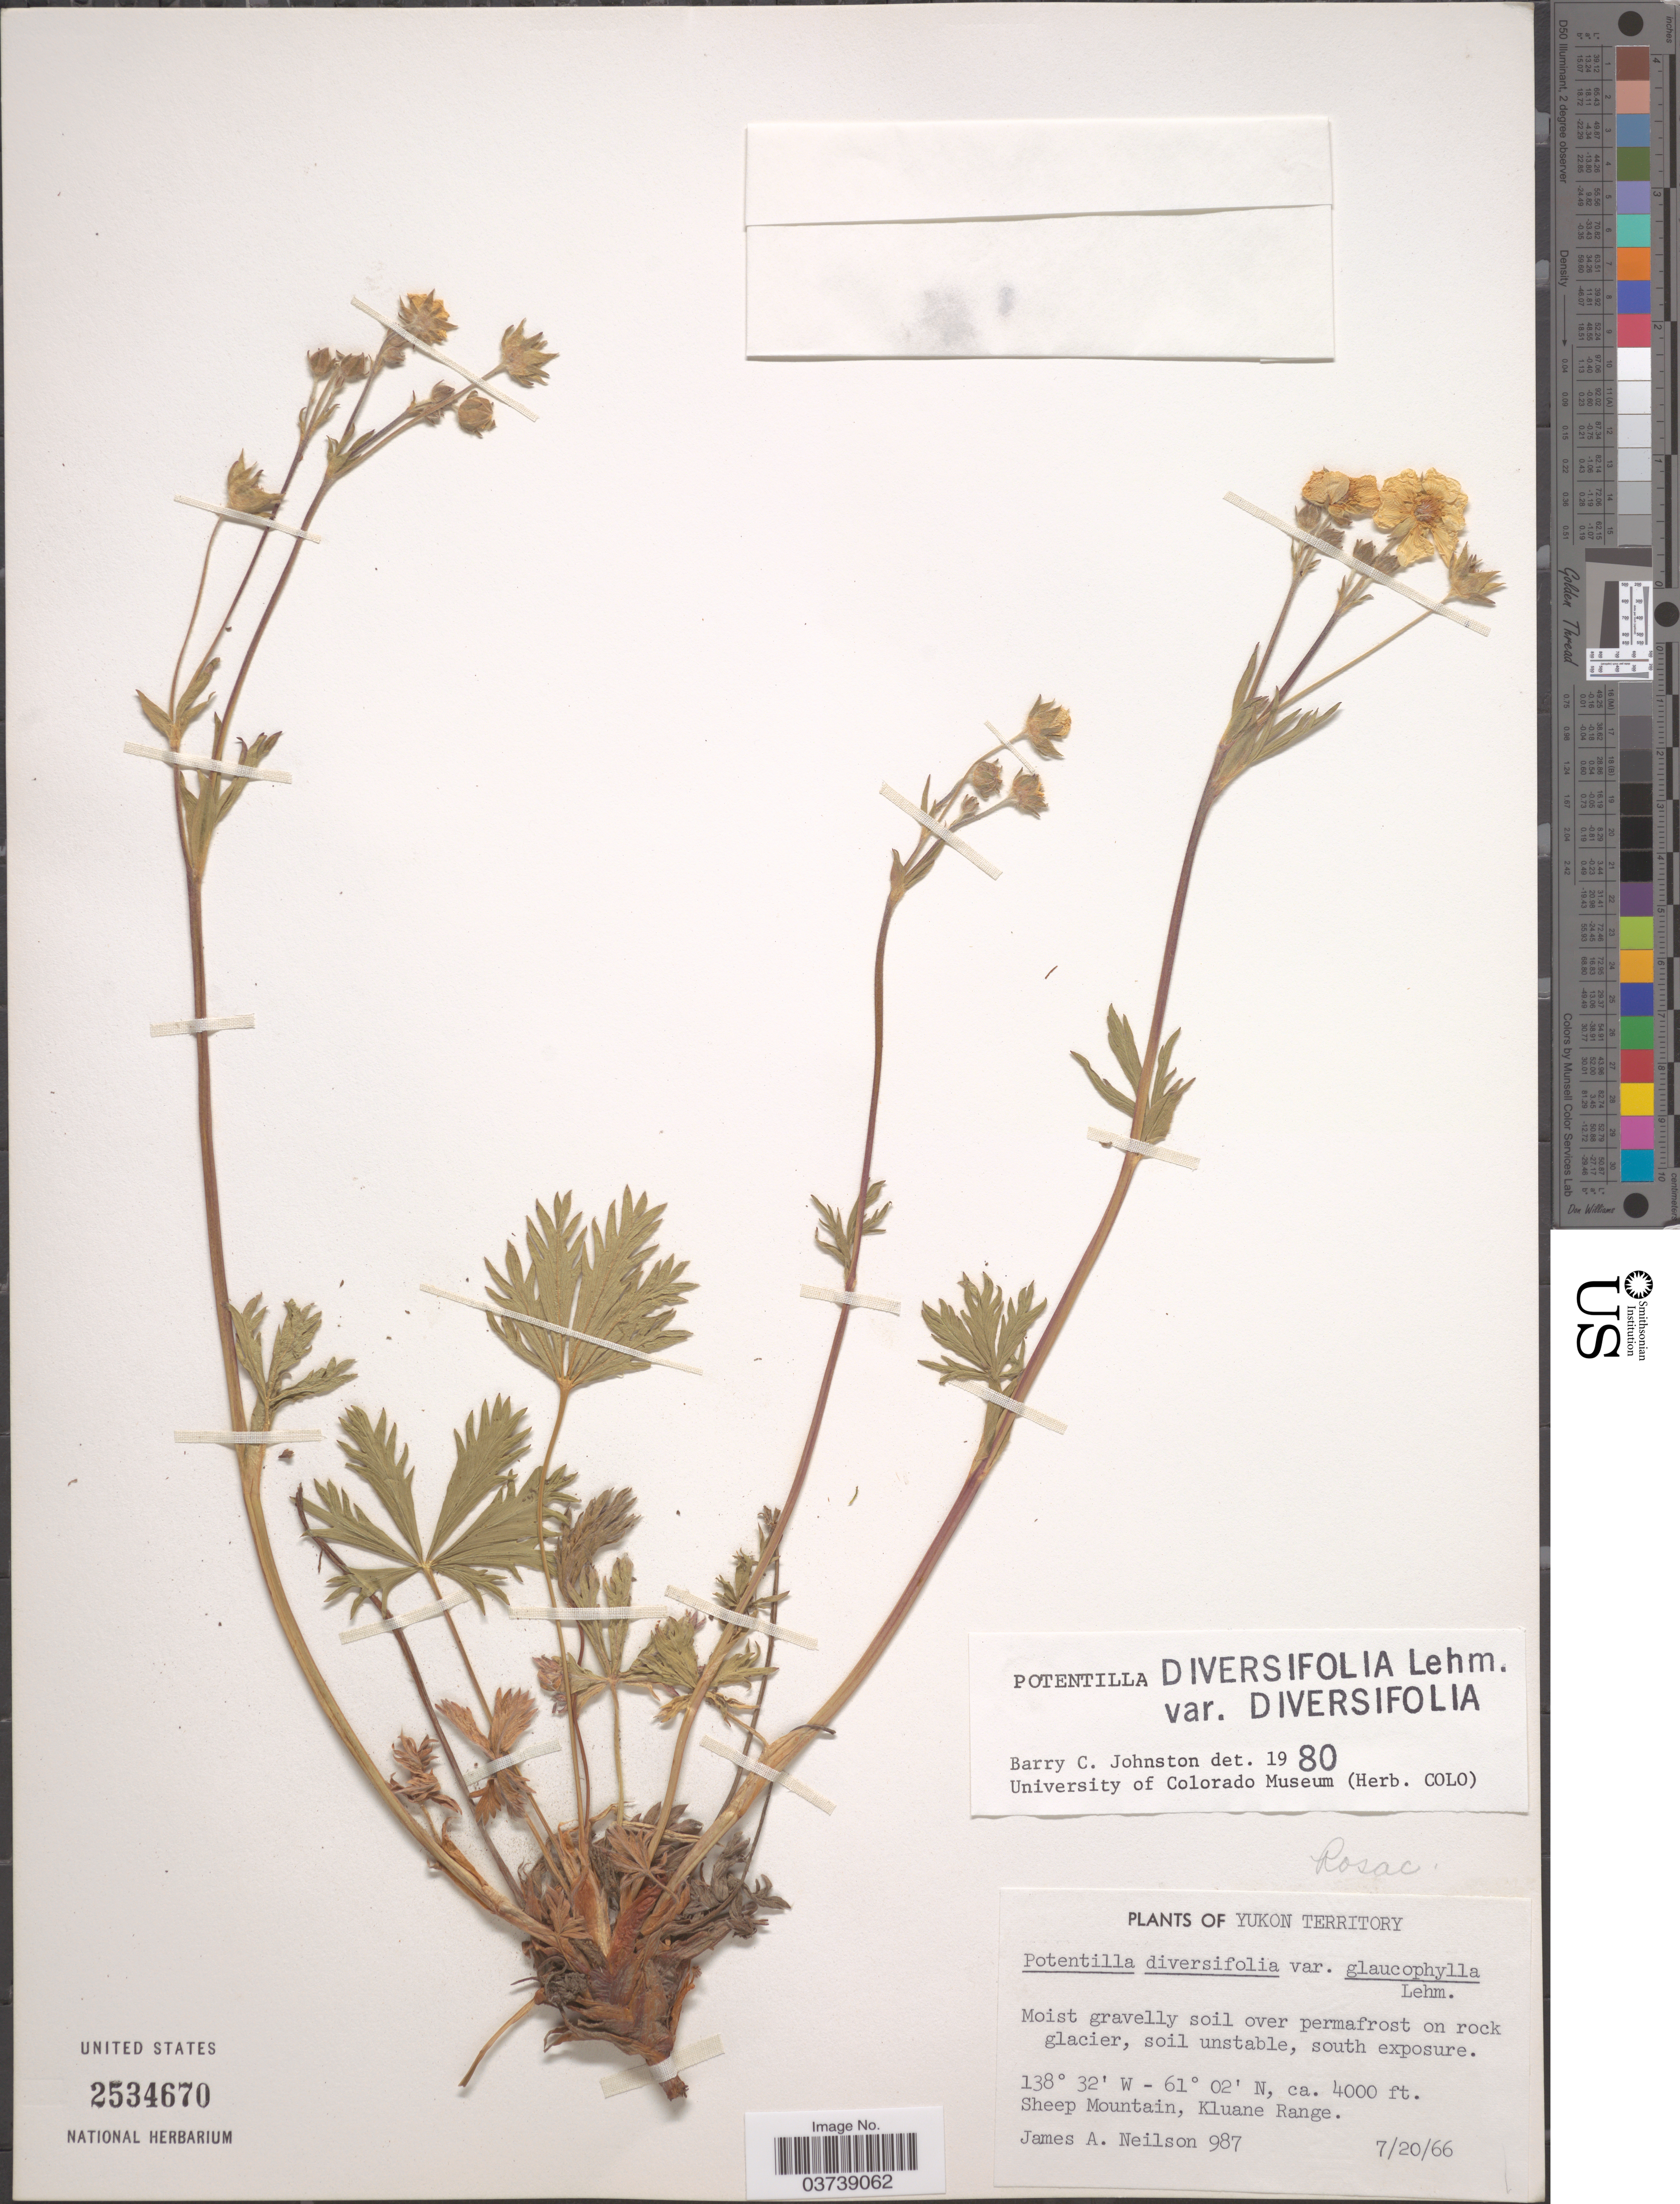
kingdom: Plantae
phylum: Tracheophyta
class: Magnoliopsida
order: Rosales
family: Rosaceae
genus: Potentilla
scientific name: Potentilla diversifolia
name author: Lehm.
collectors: J. Neilson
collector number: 987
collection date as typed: Transcribed d/m/y: 20/7/66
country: Canada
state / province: Yukon Territory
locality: Sheep Mountain, Kluane Range.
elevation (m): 1219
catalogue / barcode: US 2534670